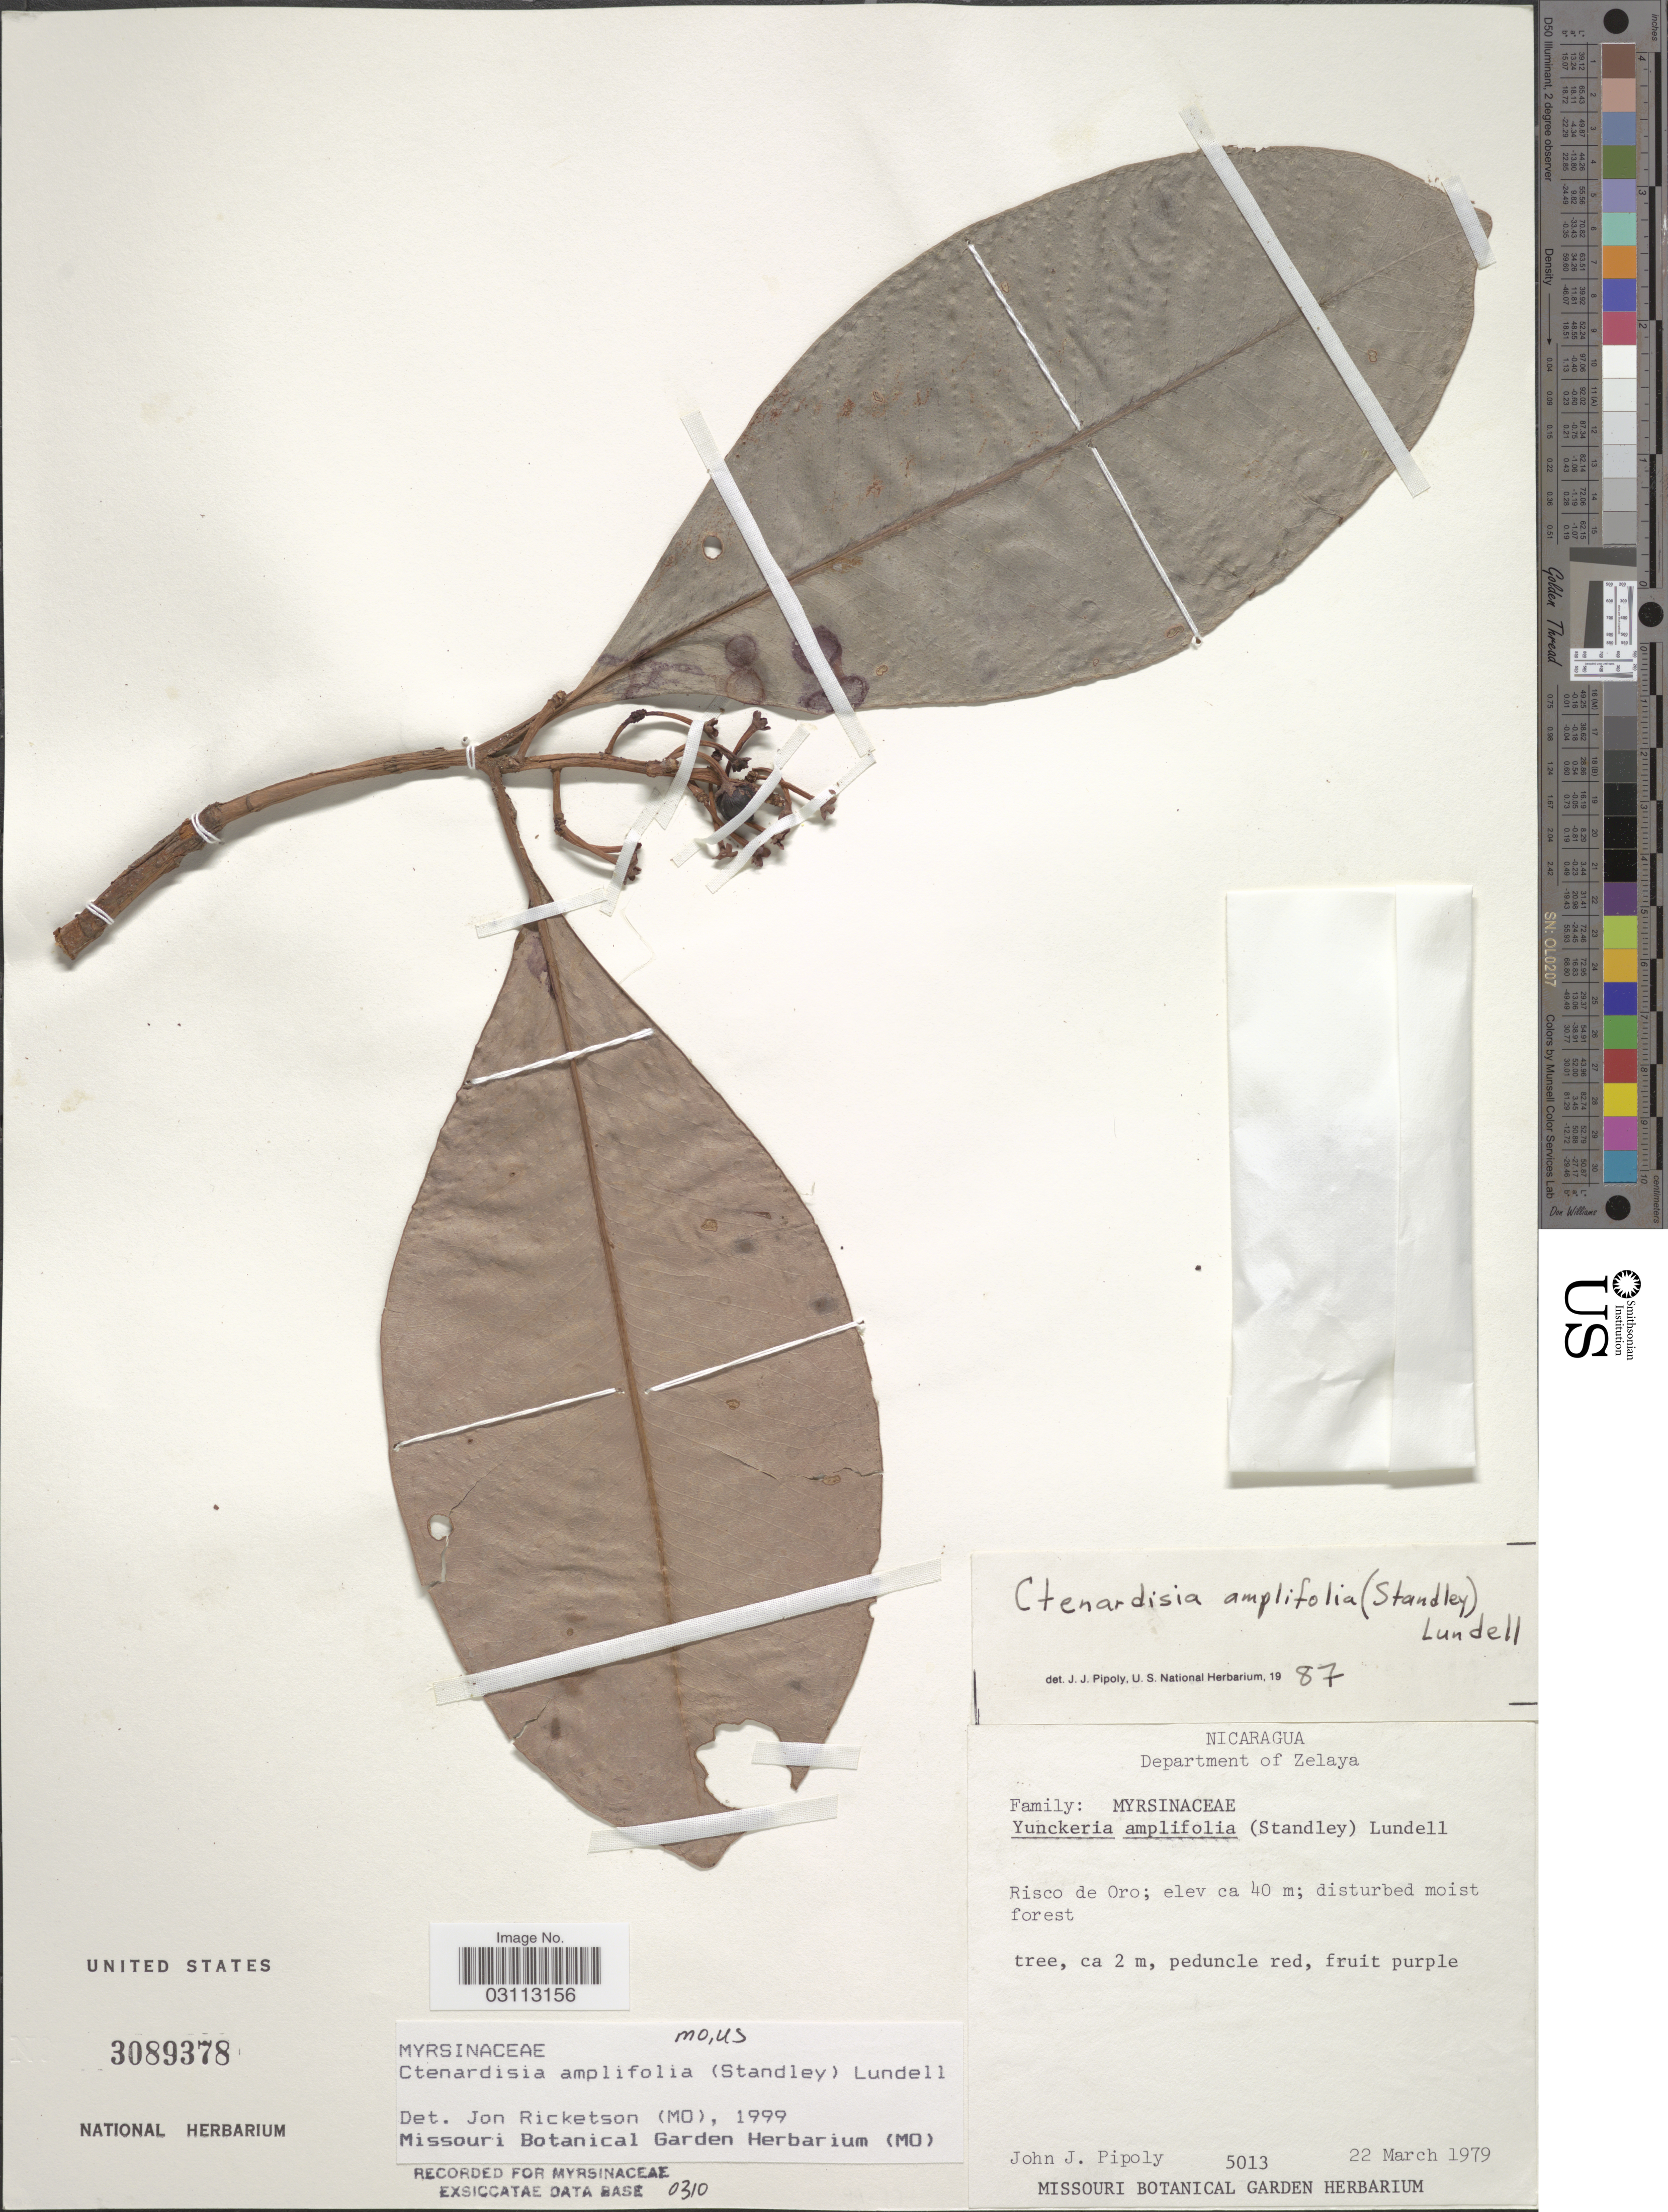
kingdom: Plantae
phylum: Tracheophyta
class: Magnoliopsida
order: Ericales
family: Primulaceae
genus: Ctenardisia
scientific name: Ctenardisia amplifolia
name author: (Standl.) Lundell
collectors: J. J. Pipoly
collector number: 5013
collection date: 1979-03-22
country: Nicaragua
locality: Department of Zelaya. Risco de Oro.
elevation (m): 40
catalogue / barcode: US 3089378